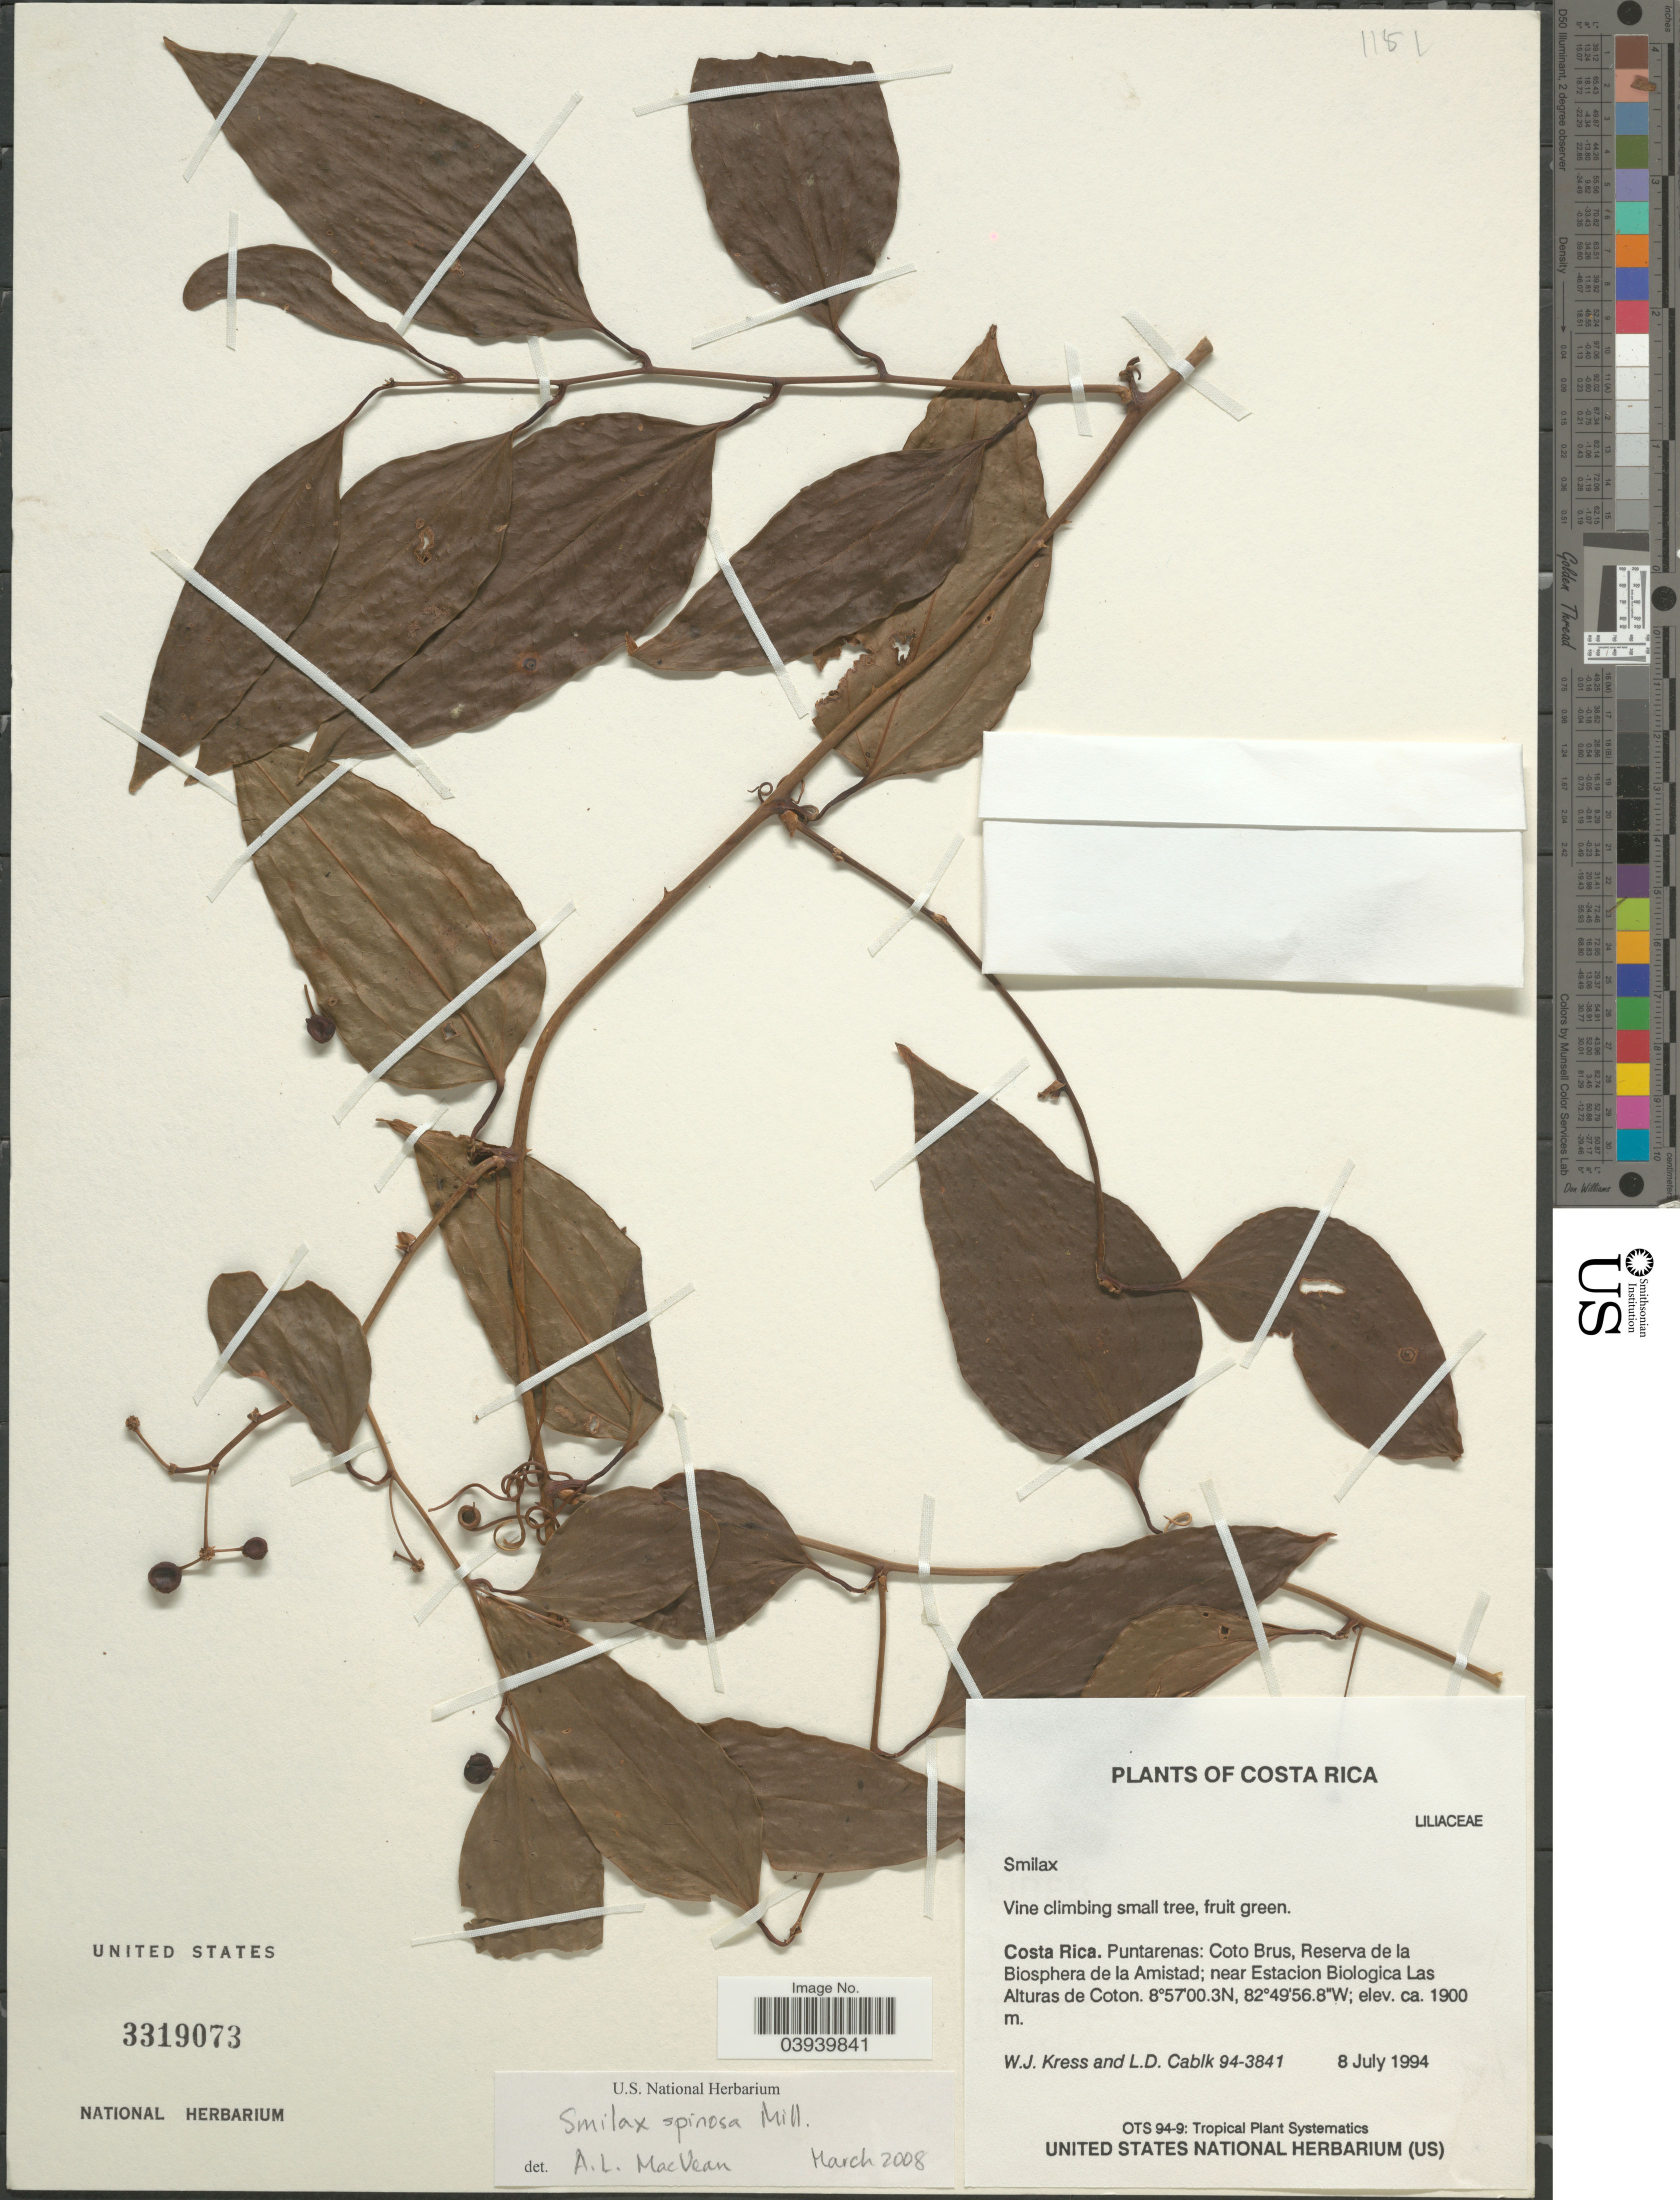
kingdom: Plantae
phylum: Tracheophyta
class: Liliopsida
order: Liliales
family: Smilacaceae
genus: Smilax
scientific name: Smilax spinosa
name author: Mill.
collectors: W. J. Kress & L. Cablk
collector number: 94-3841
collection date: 1994-07-08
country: Costa Rica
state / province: Puntarenas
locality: Coto Brus. Reserva de la Biosfera de la Amistad; cerca Estacion Biologica Las Alturas de Coton.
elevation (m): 1900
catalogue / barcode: US 3319073